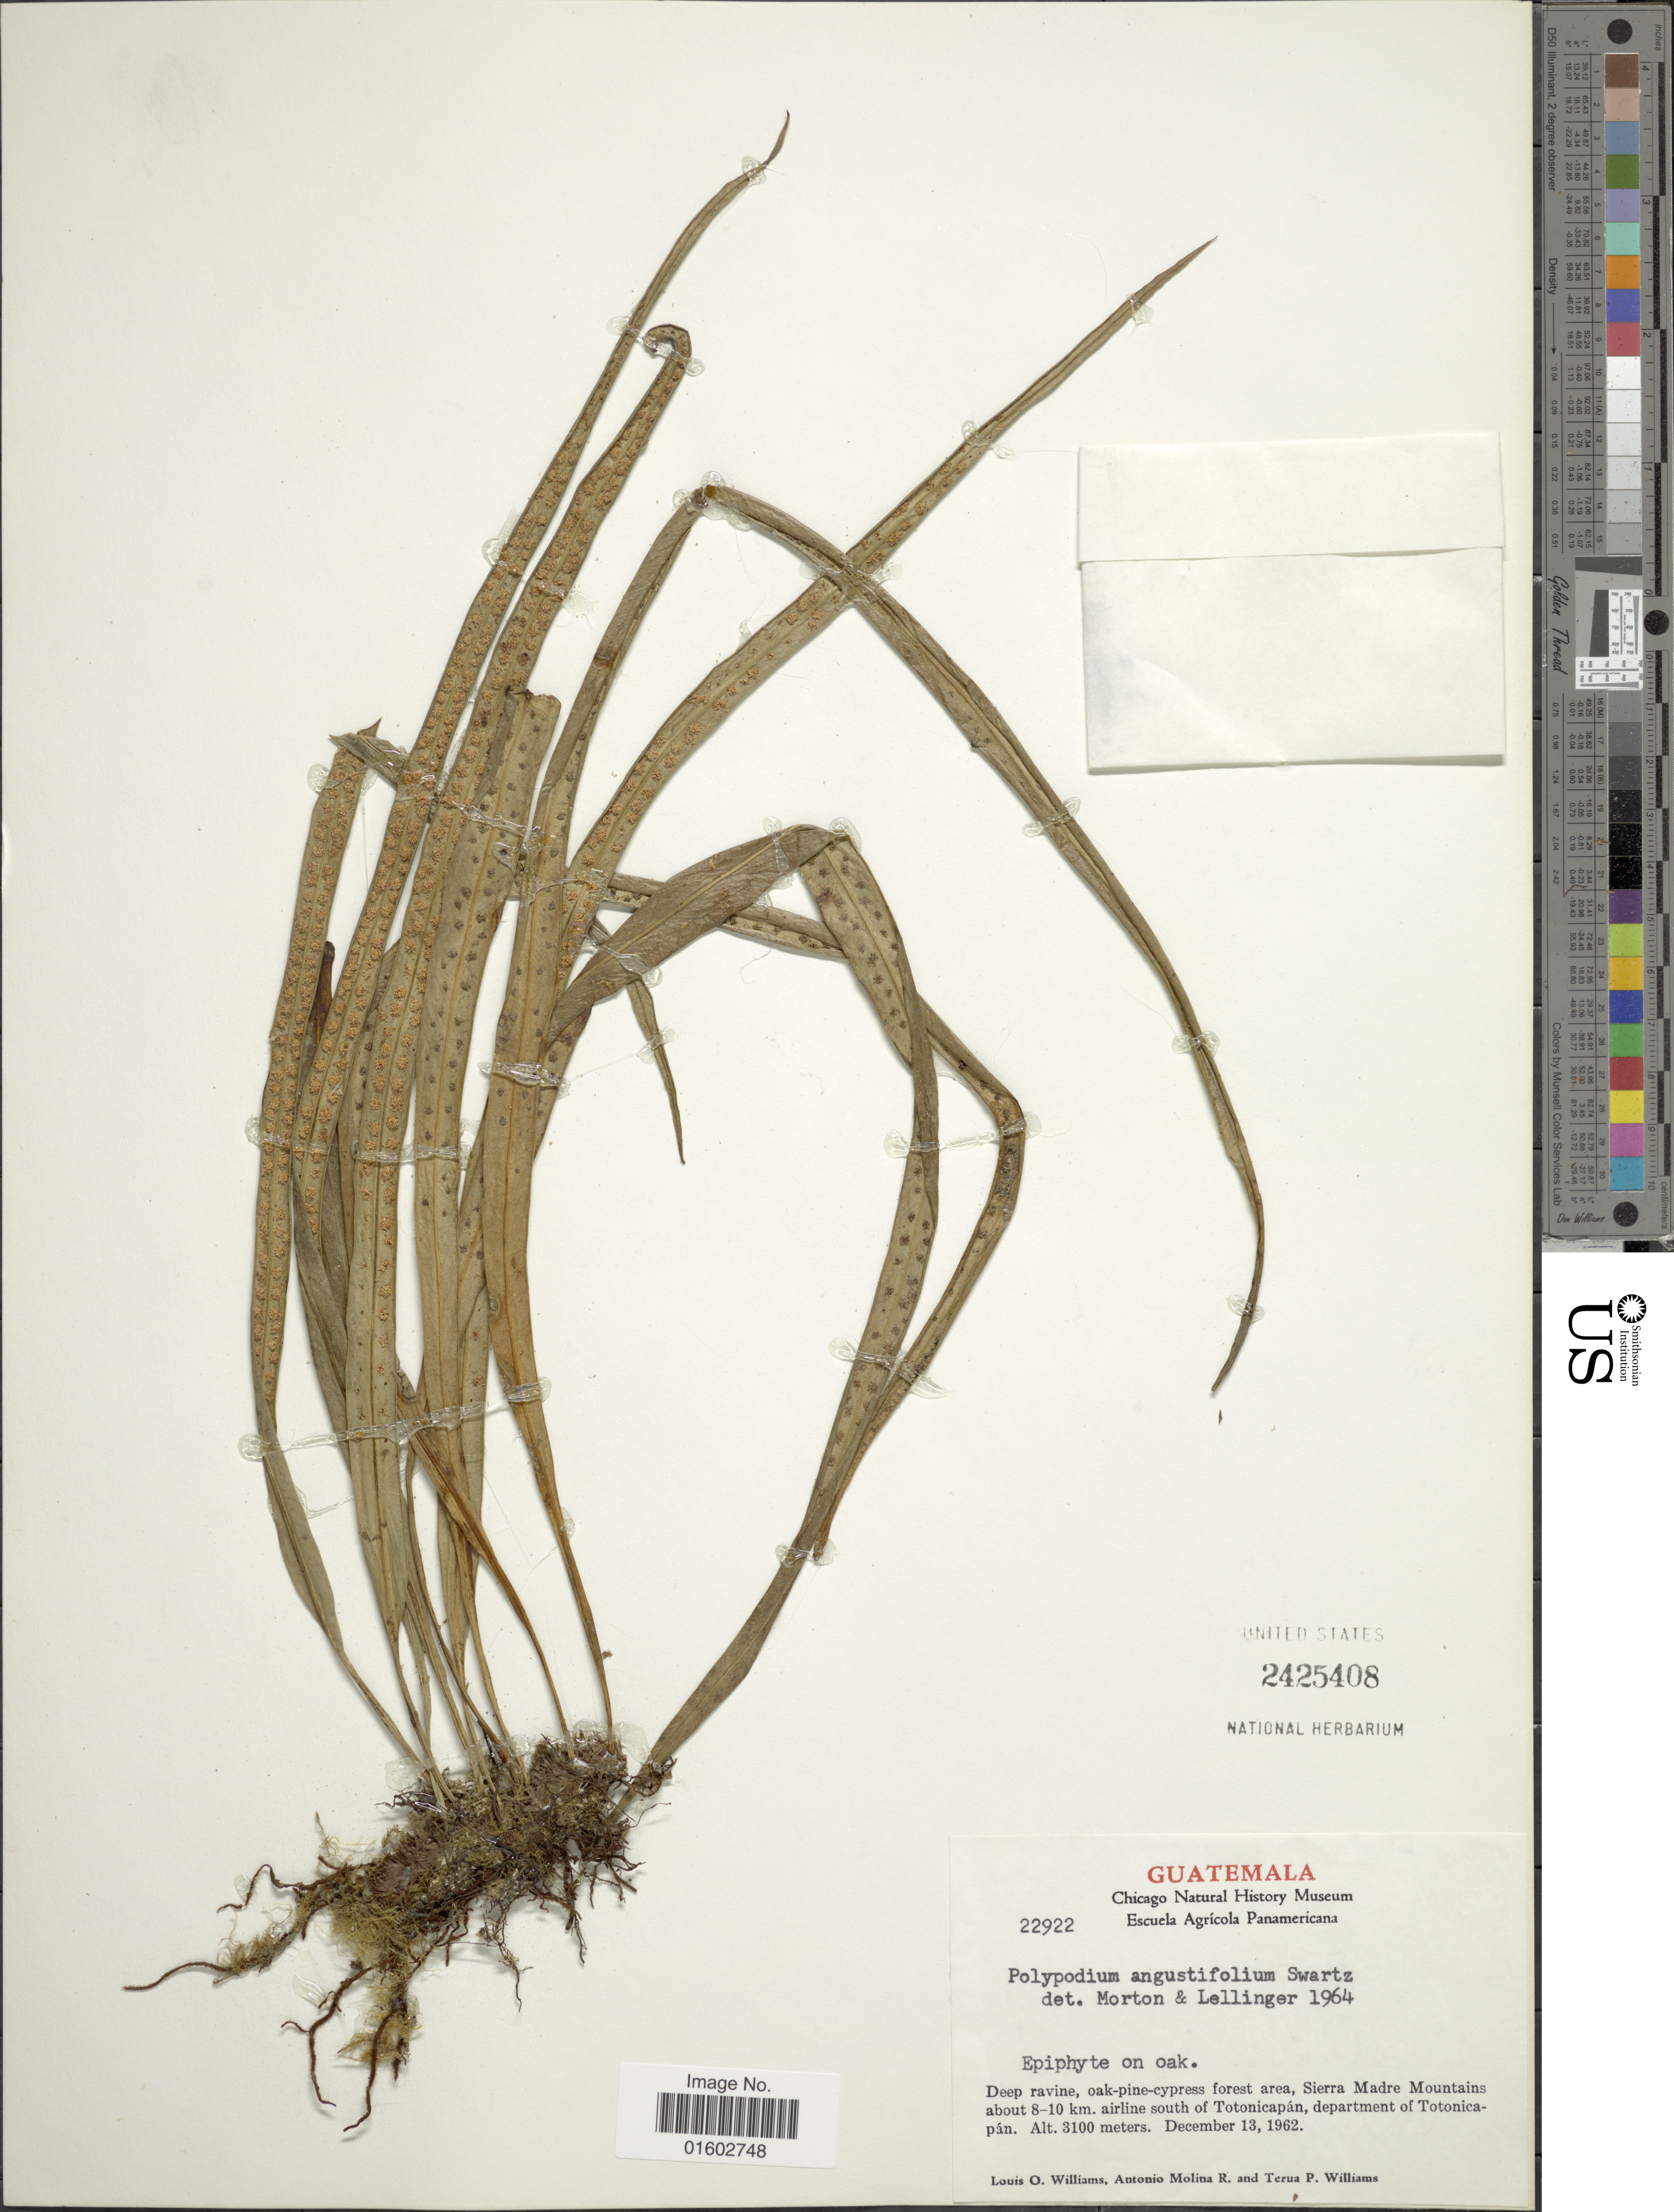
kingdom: Plantae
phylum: Tracheophyta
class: Polypodiopsida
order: Polypodiales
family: Polypodiaceae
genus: Campyloneurum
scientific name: Campyloneurum angustifolium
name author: (Sw.) Fée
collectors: L. O. Williams, A. Molina R. & T. P. Williams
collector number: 22922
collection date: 1962-12-13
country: Guatemala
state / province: Totonicapan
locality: Sierra Madre Mountains about 8-10 km. airline south of Totonicapan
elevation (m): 3100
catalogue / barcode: US 2425408